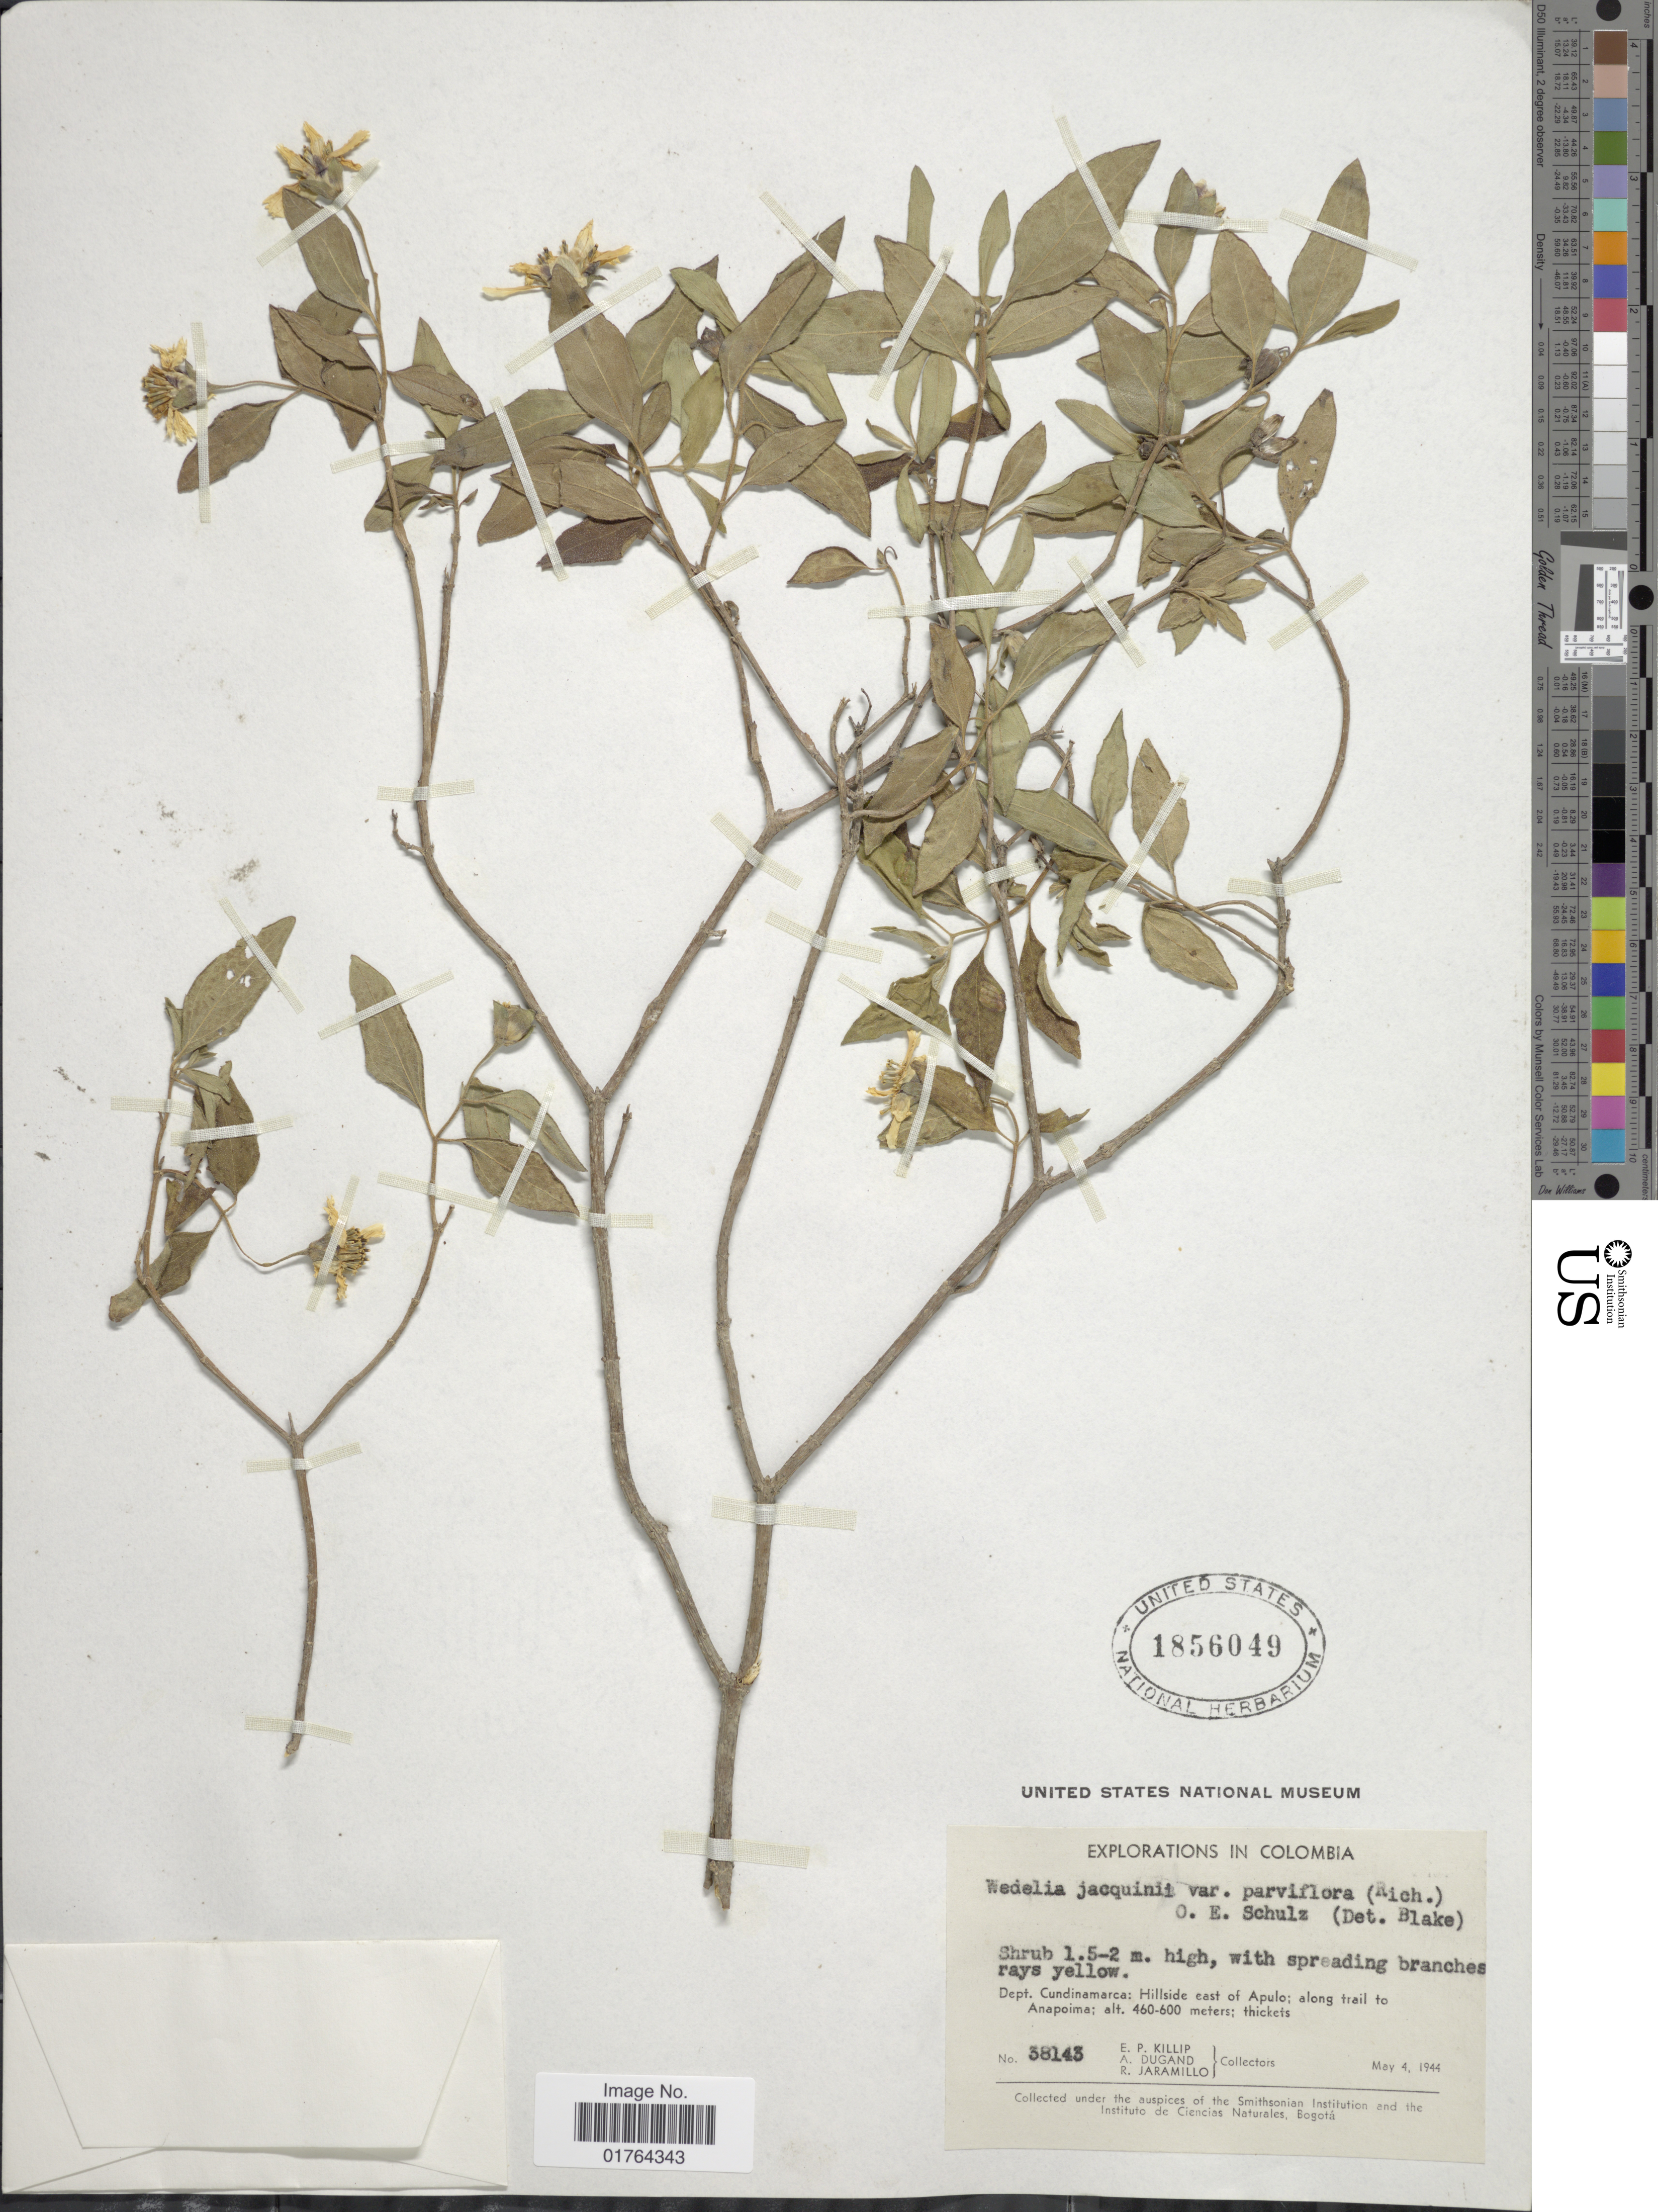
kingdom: Plantae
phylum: Tracheophyta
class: Magnoliopsida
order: Asterales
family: Asteraceae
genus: Wedelia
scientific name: Wedelia calycina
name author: Rich.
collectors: E. P. Killip, A. Dugand & R. Jaramillo M.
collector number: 381543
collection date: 1944-05-04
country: Colombia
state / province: Cundinamarca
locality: Dept. Cundinamarca: Hillside east of Apulo; along trail to Anapoima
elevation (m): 460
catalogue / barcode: US 1856049